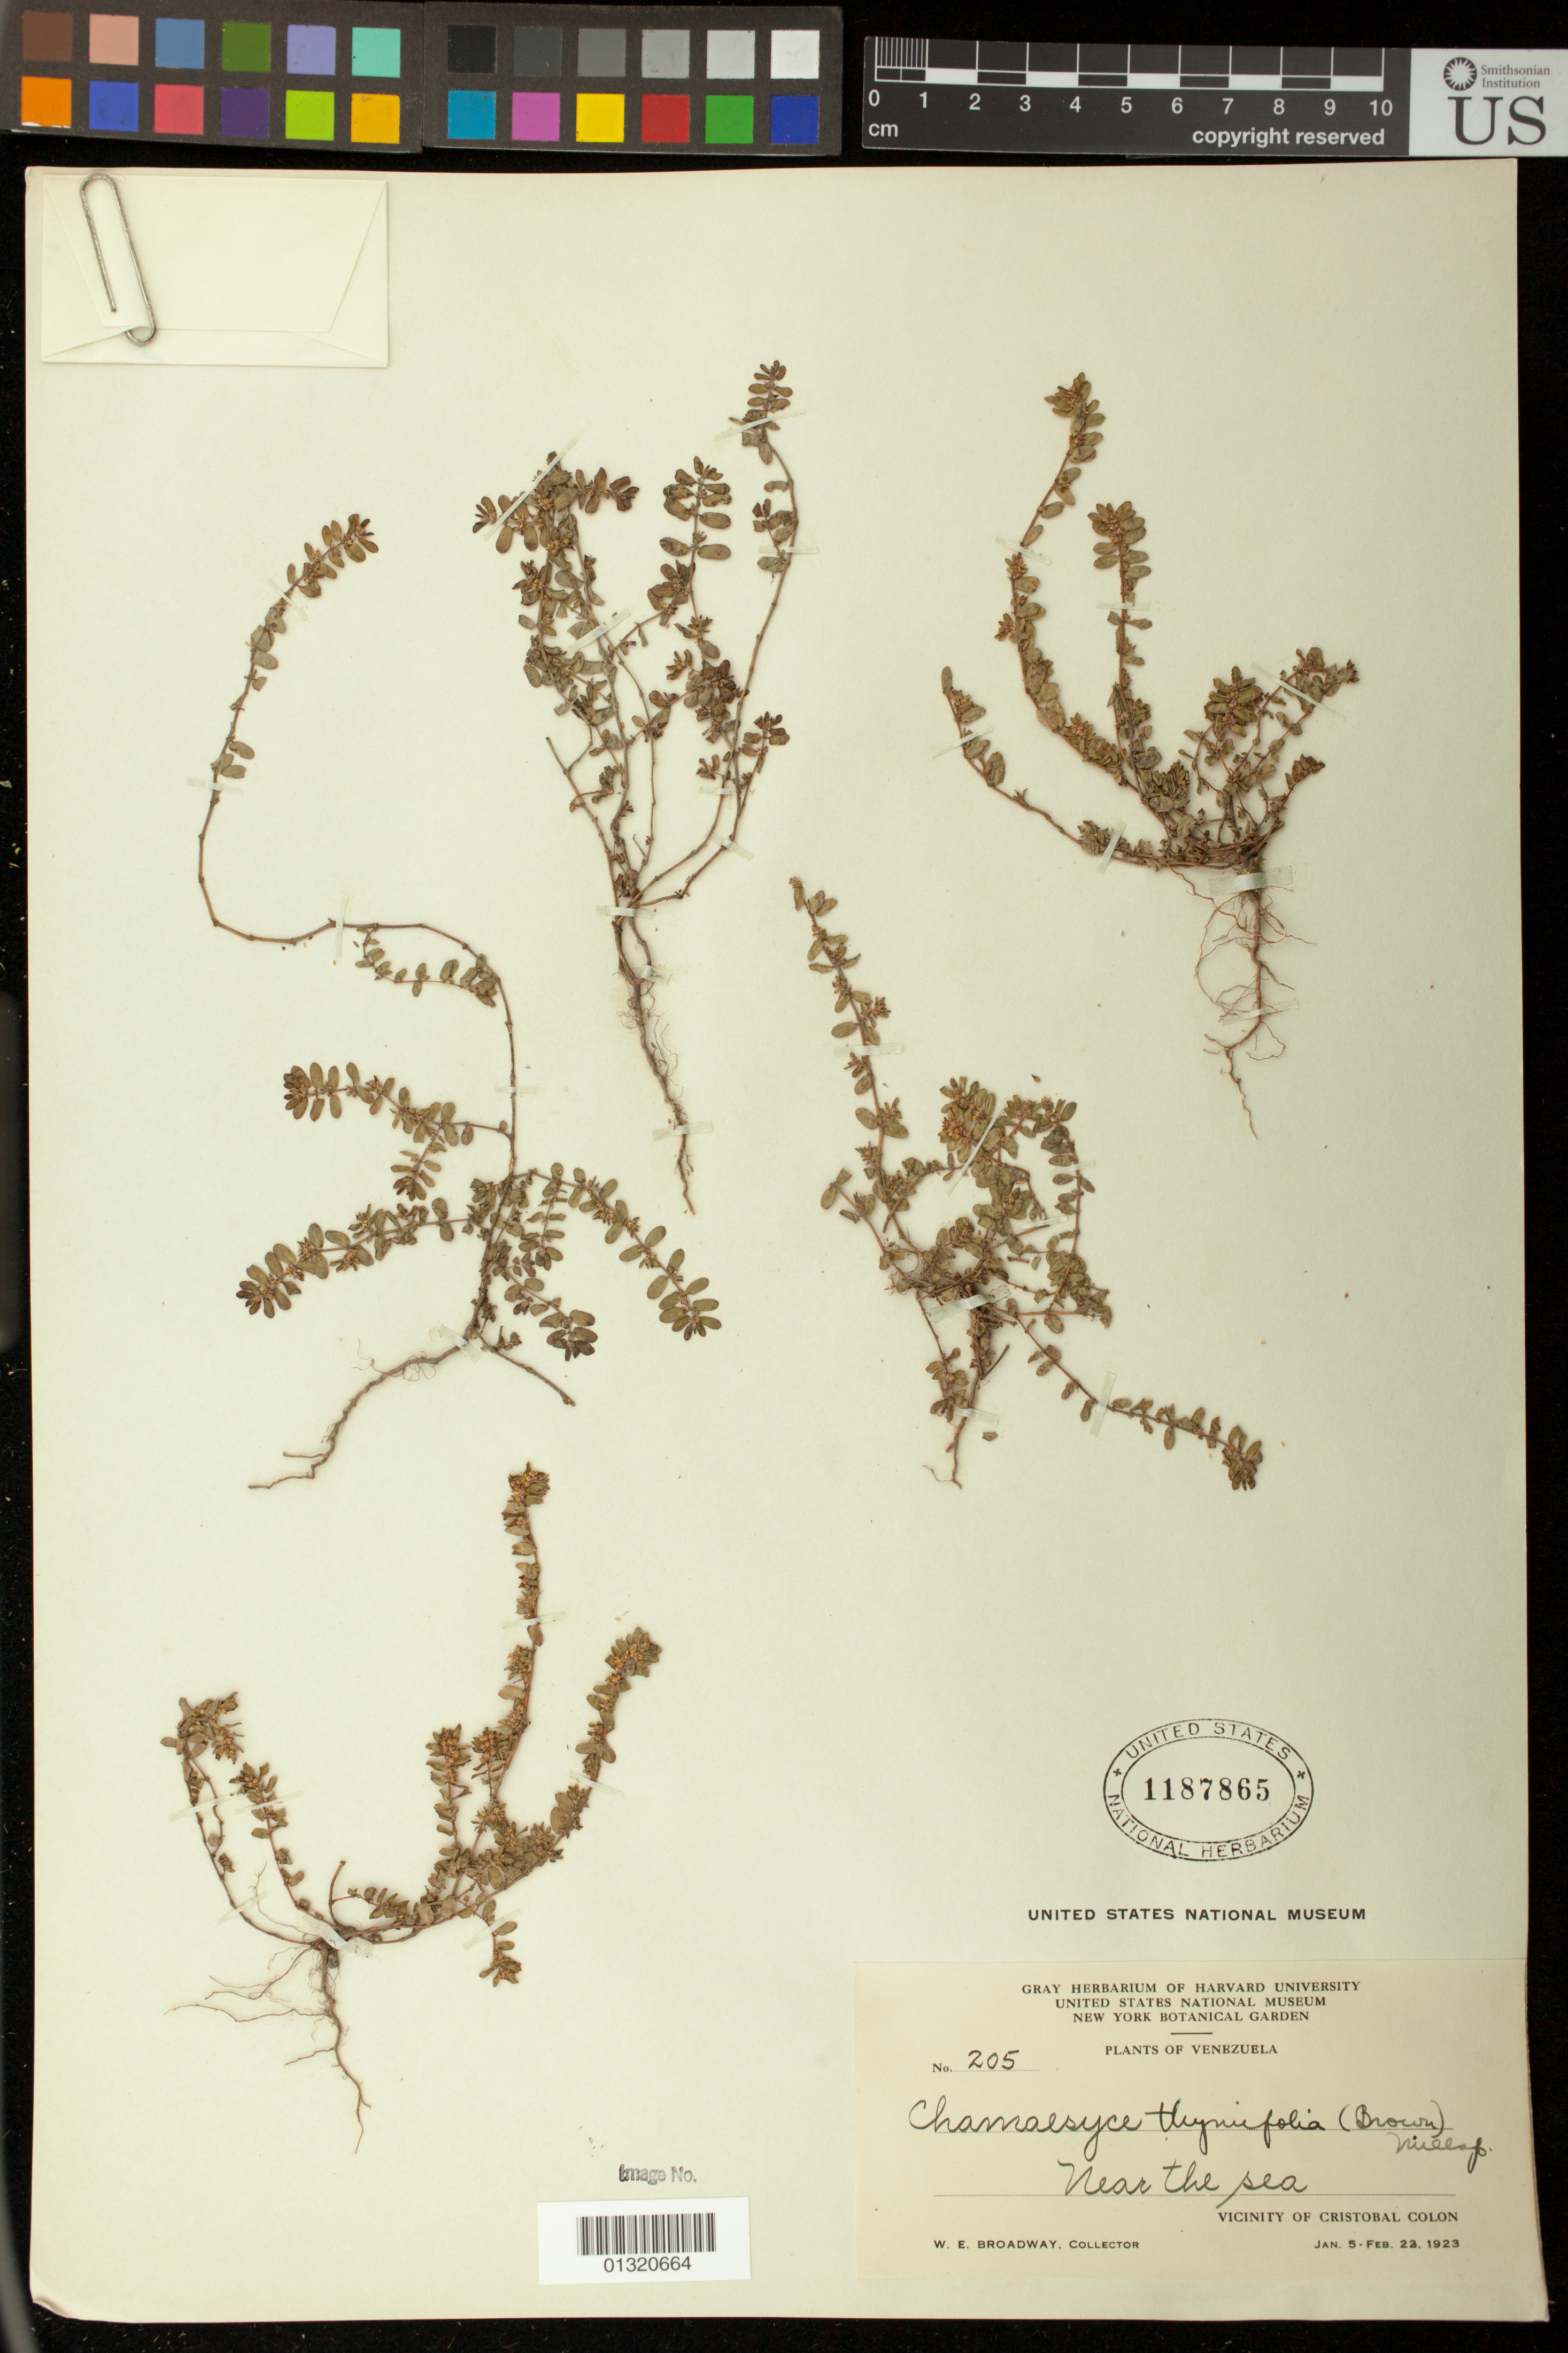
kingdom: Plantae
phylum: Tracheophyta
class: Magnoliopsida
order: Malpighiales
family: Euphorbiaceae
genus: Euphorbia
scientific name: Euphorbia thymifolia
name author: L.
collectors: W. E. Broadway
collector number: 205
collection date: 1923-01-05/1923-02-22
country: Venezuela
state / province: Sucre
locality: Vicinity of Cristobal Colon [Macuro]; Near the sea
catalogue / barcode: US 1187865